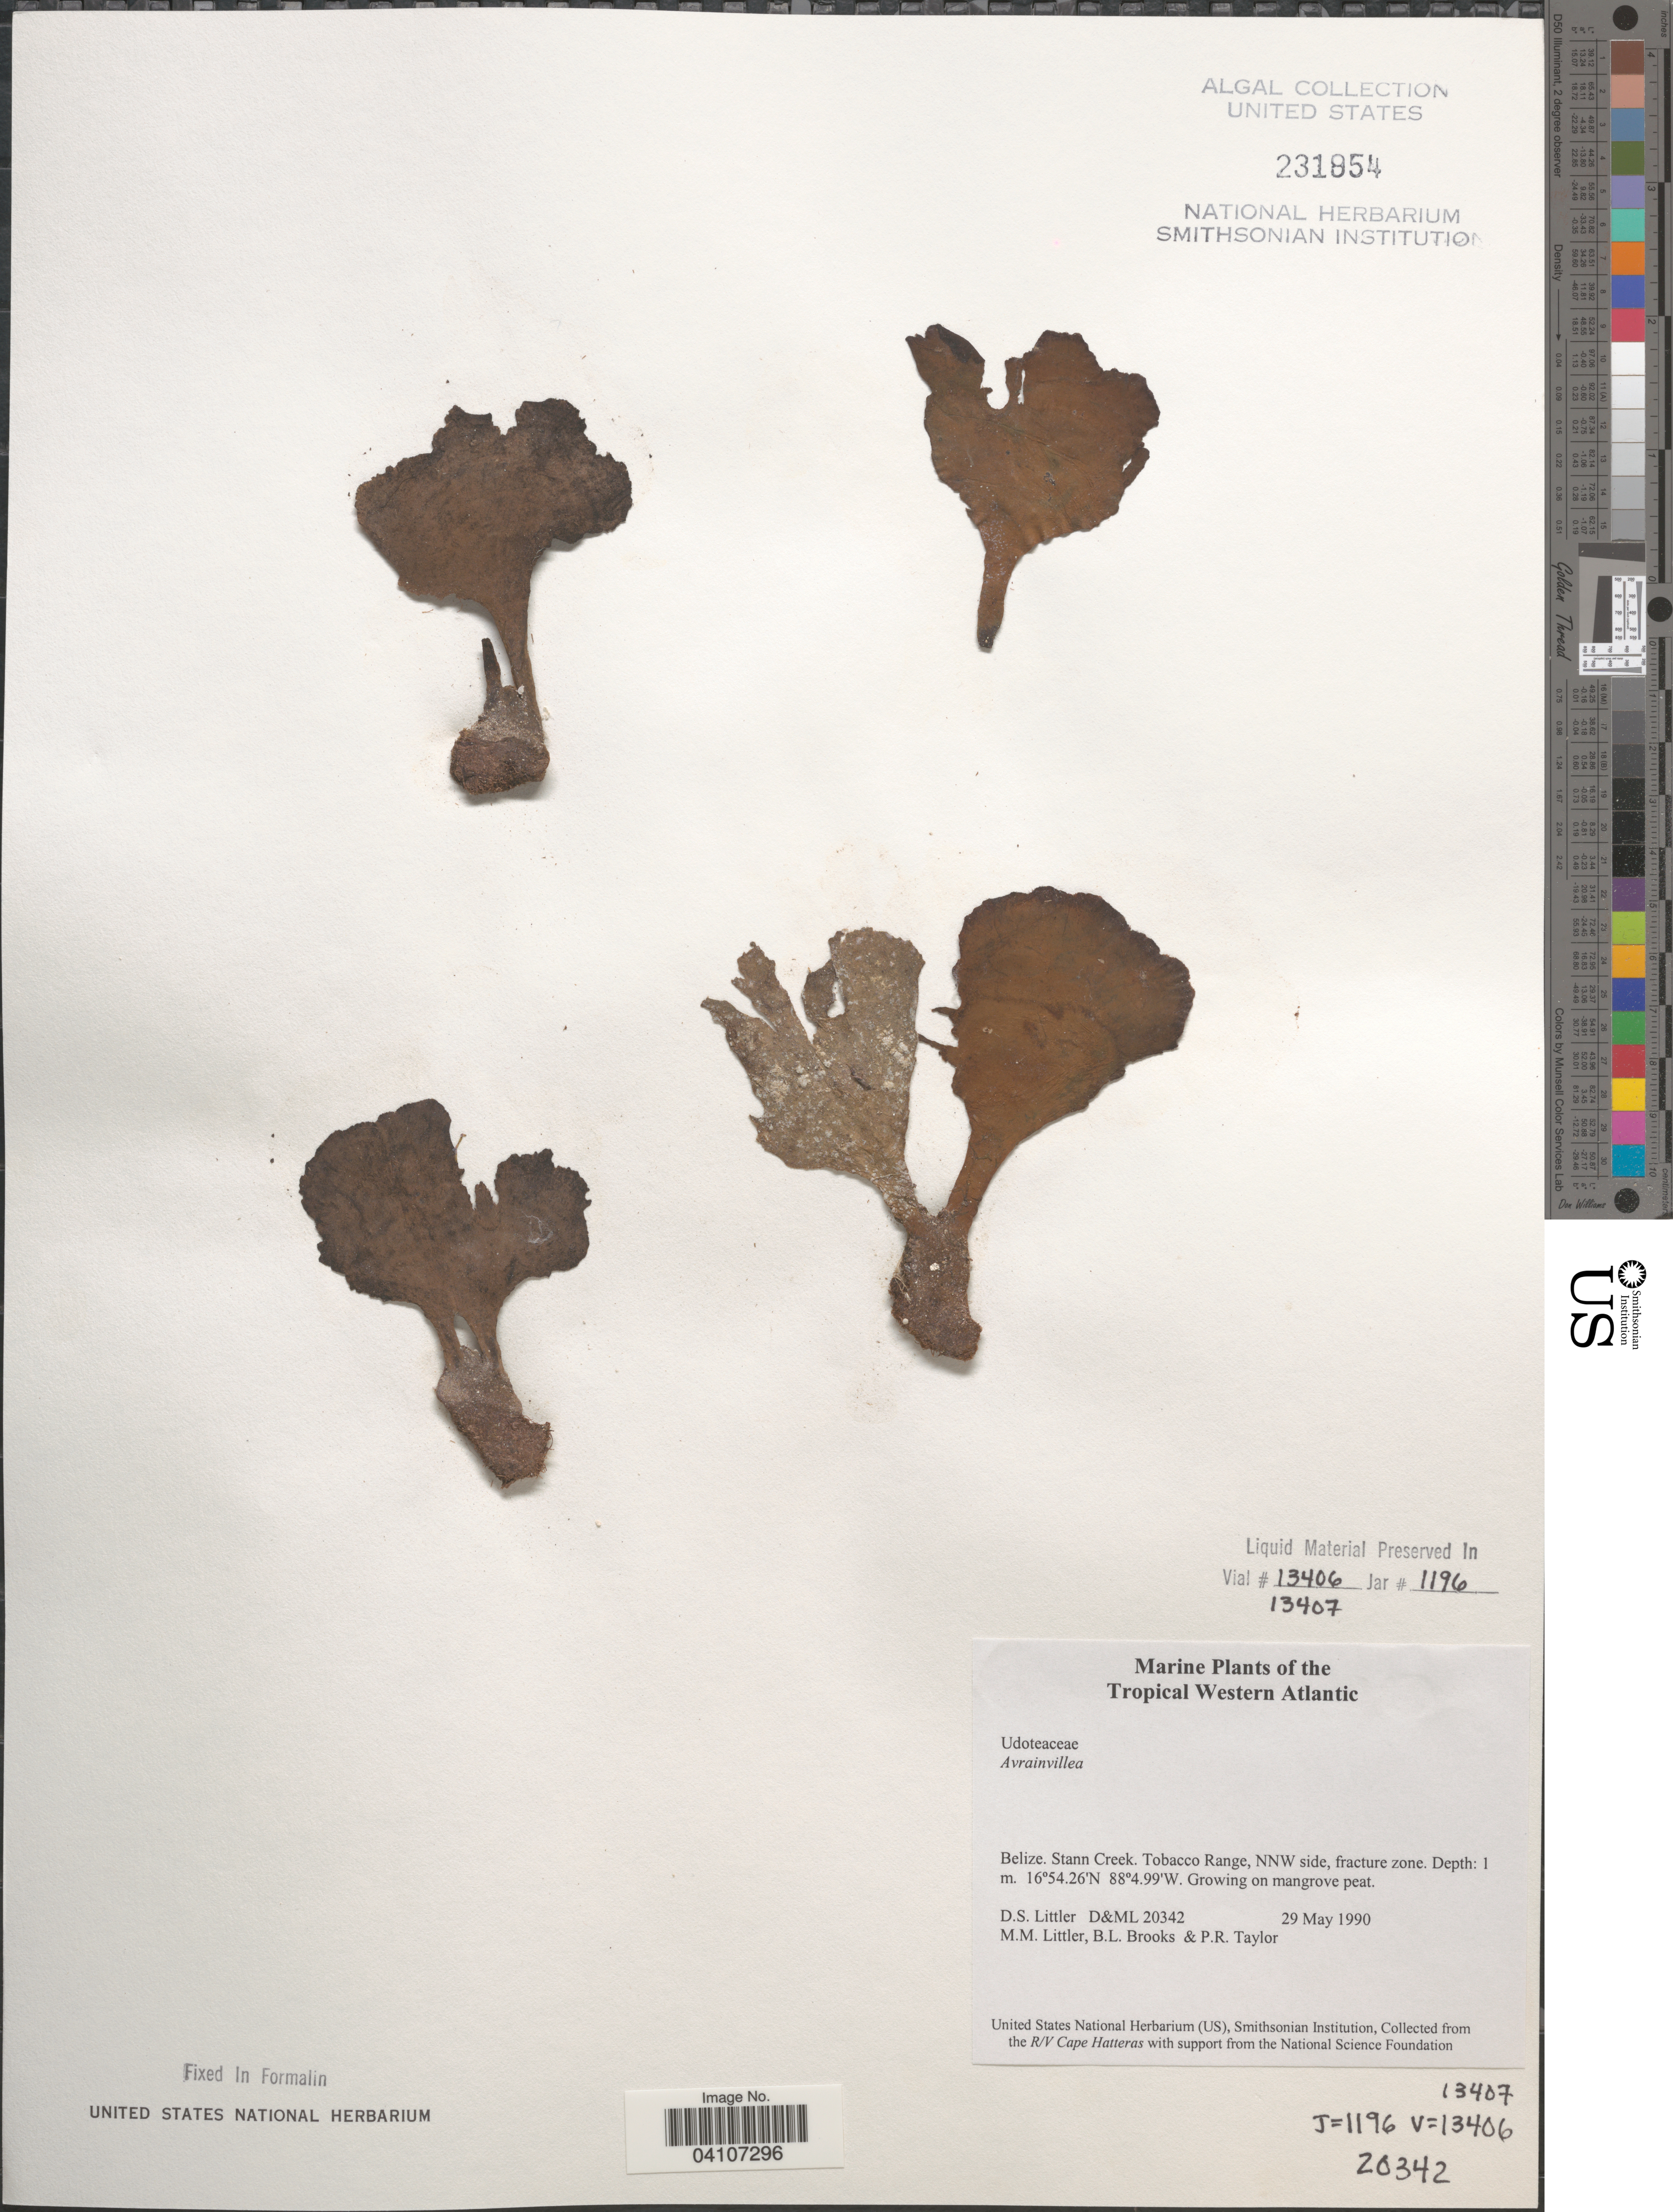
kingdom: Plantae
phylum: Chlorophyta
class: Ulvophyceae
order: Bryopsidales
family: Dichotomosiphonaceae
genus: Avrainvillea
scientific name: Avrainvillea sp.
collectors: D. S. Littler, B. Brooks & P. R. Taylor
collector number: D&ML20342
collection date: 1990-05-29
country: Belize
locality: Tropical Western Atlantic. Stann Creek. Tobacco Range, NNW side, fracture zone.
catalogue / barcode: US 231954